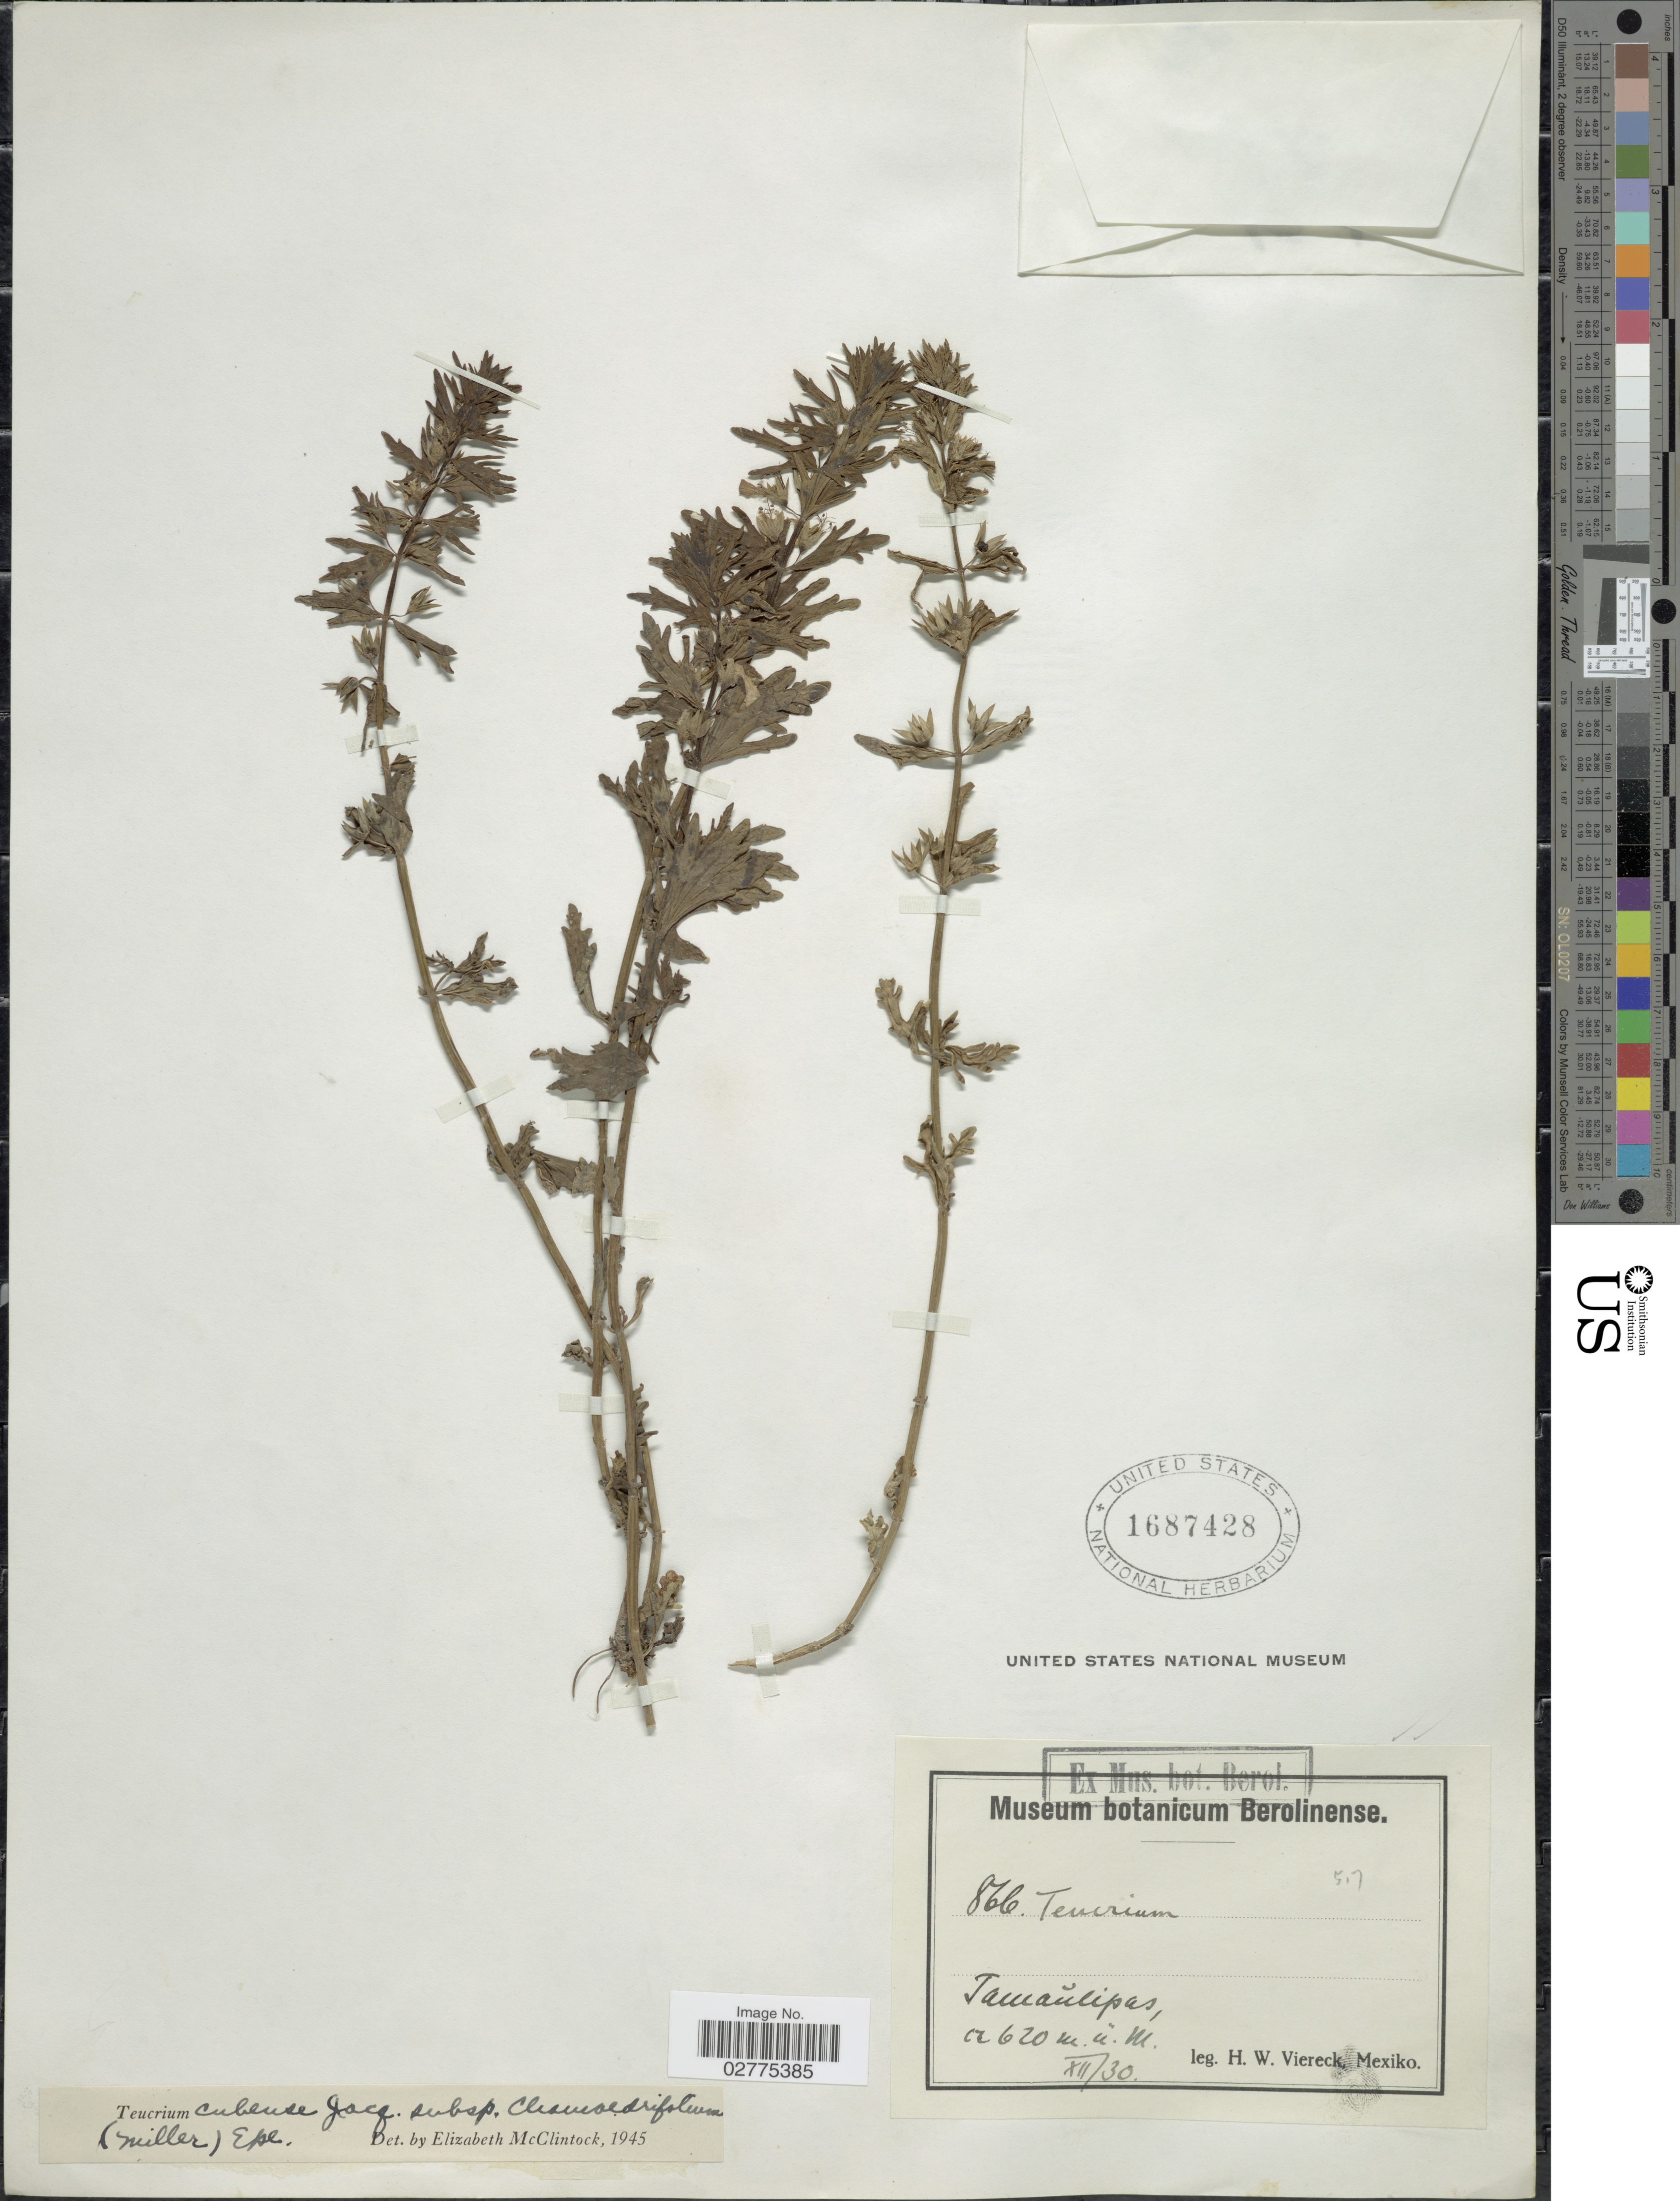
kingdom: Plantae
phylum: Tracheophyta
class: Magnoliopsida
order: Lamiales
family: Lamiaceae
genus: Teucrium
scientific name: Teucrium cubense subsp. chamaedrifolium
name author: Jacq.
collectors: H. W. Viereck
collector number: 866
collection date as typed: Transcribed d/m/y: /12/30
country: Mexico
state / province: Tamaulipas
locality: Tamaulipas.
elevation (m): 620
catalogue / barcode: US 1687428